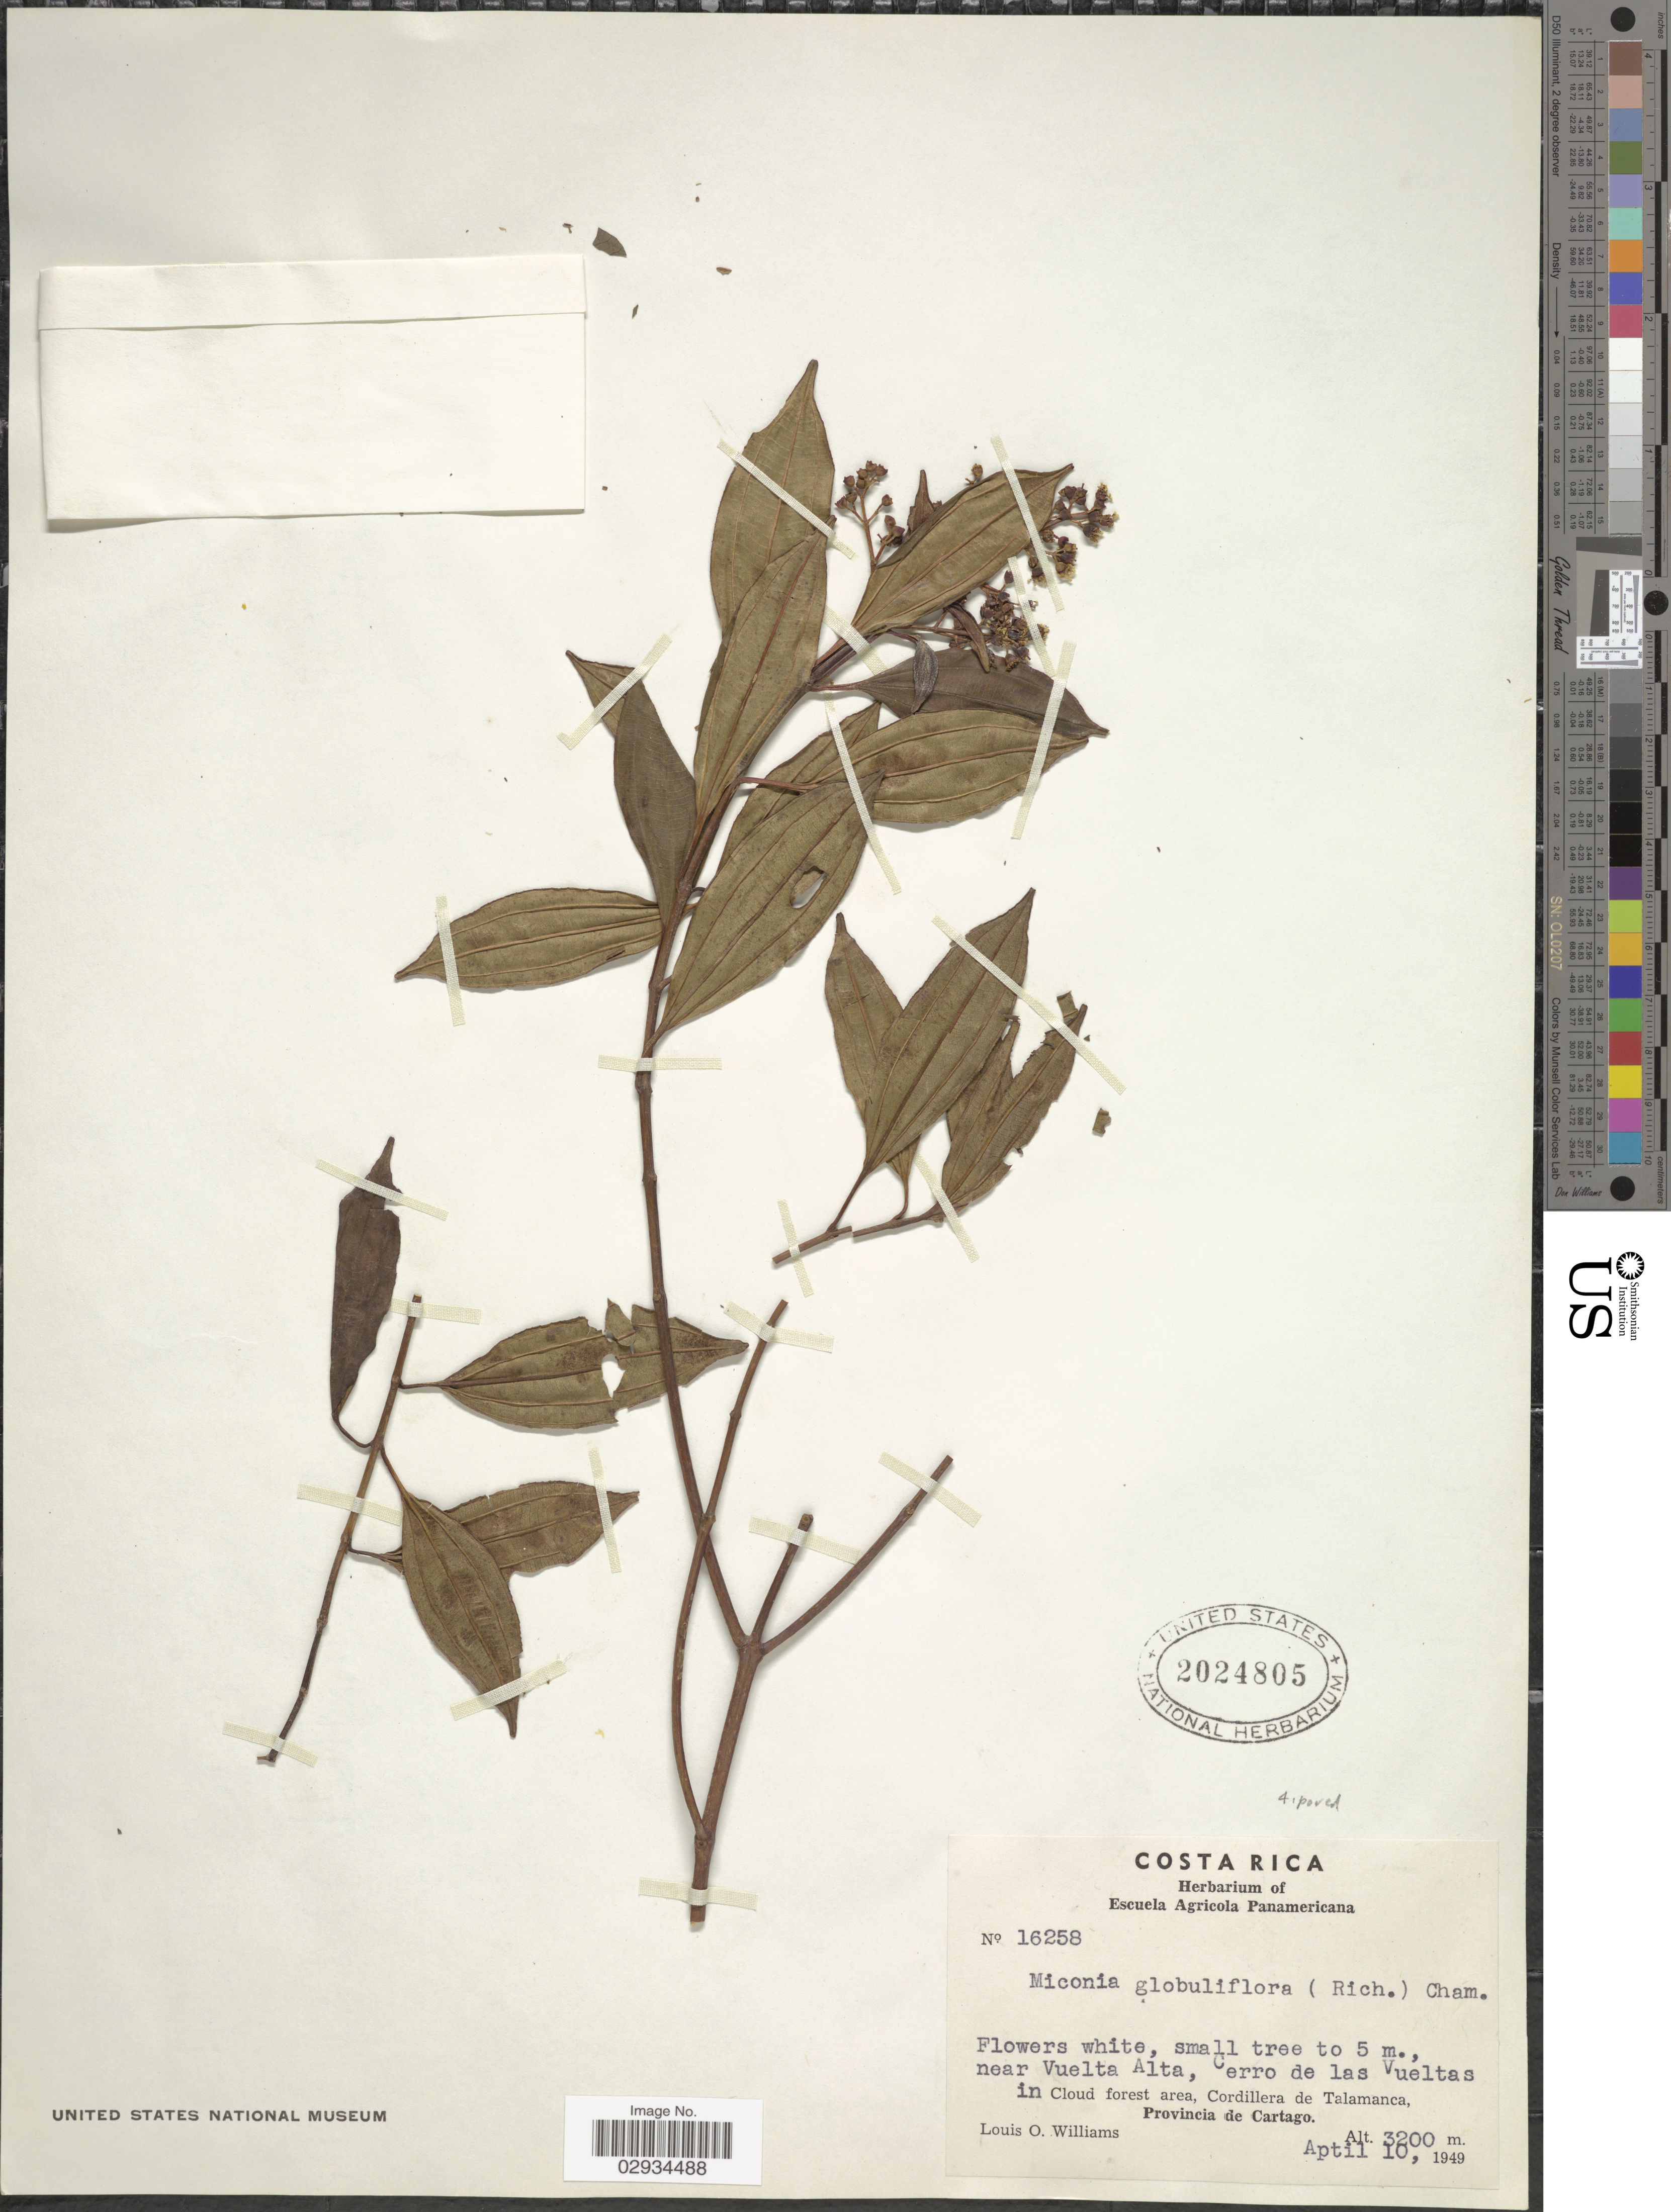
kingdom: Plantae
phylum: Tracheophyta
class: Magnoliopsida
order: Myrtales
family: Melastomataceae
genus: Miconia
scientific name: Miconia theizans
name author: (Bonpl.) Cogn.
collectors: L. O. Williams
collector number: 16258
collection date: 1949-04-10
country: Costa Rica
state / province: Cartago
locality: Near Vuelta Alta, Cerro de las Vueltas in Cloud forest area, Cordillera de Talamanca.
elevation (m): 3200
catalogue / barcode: US 2024805